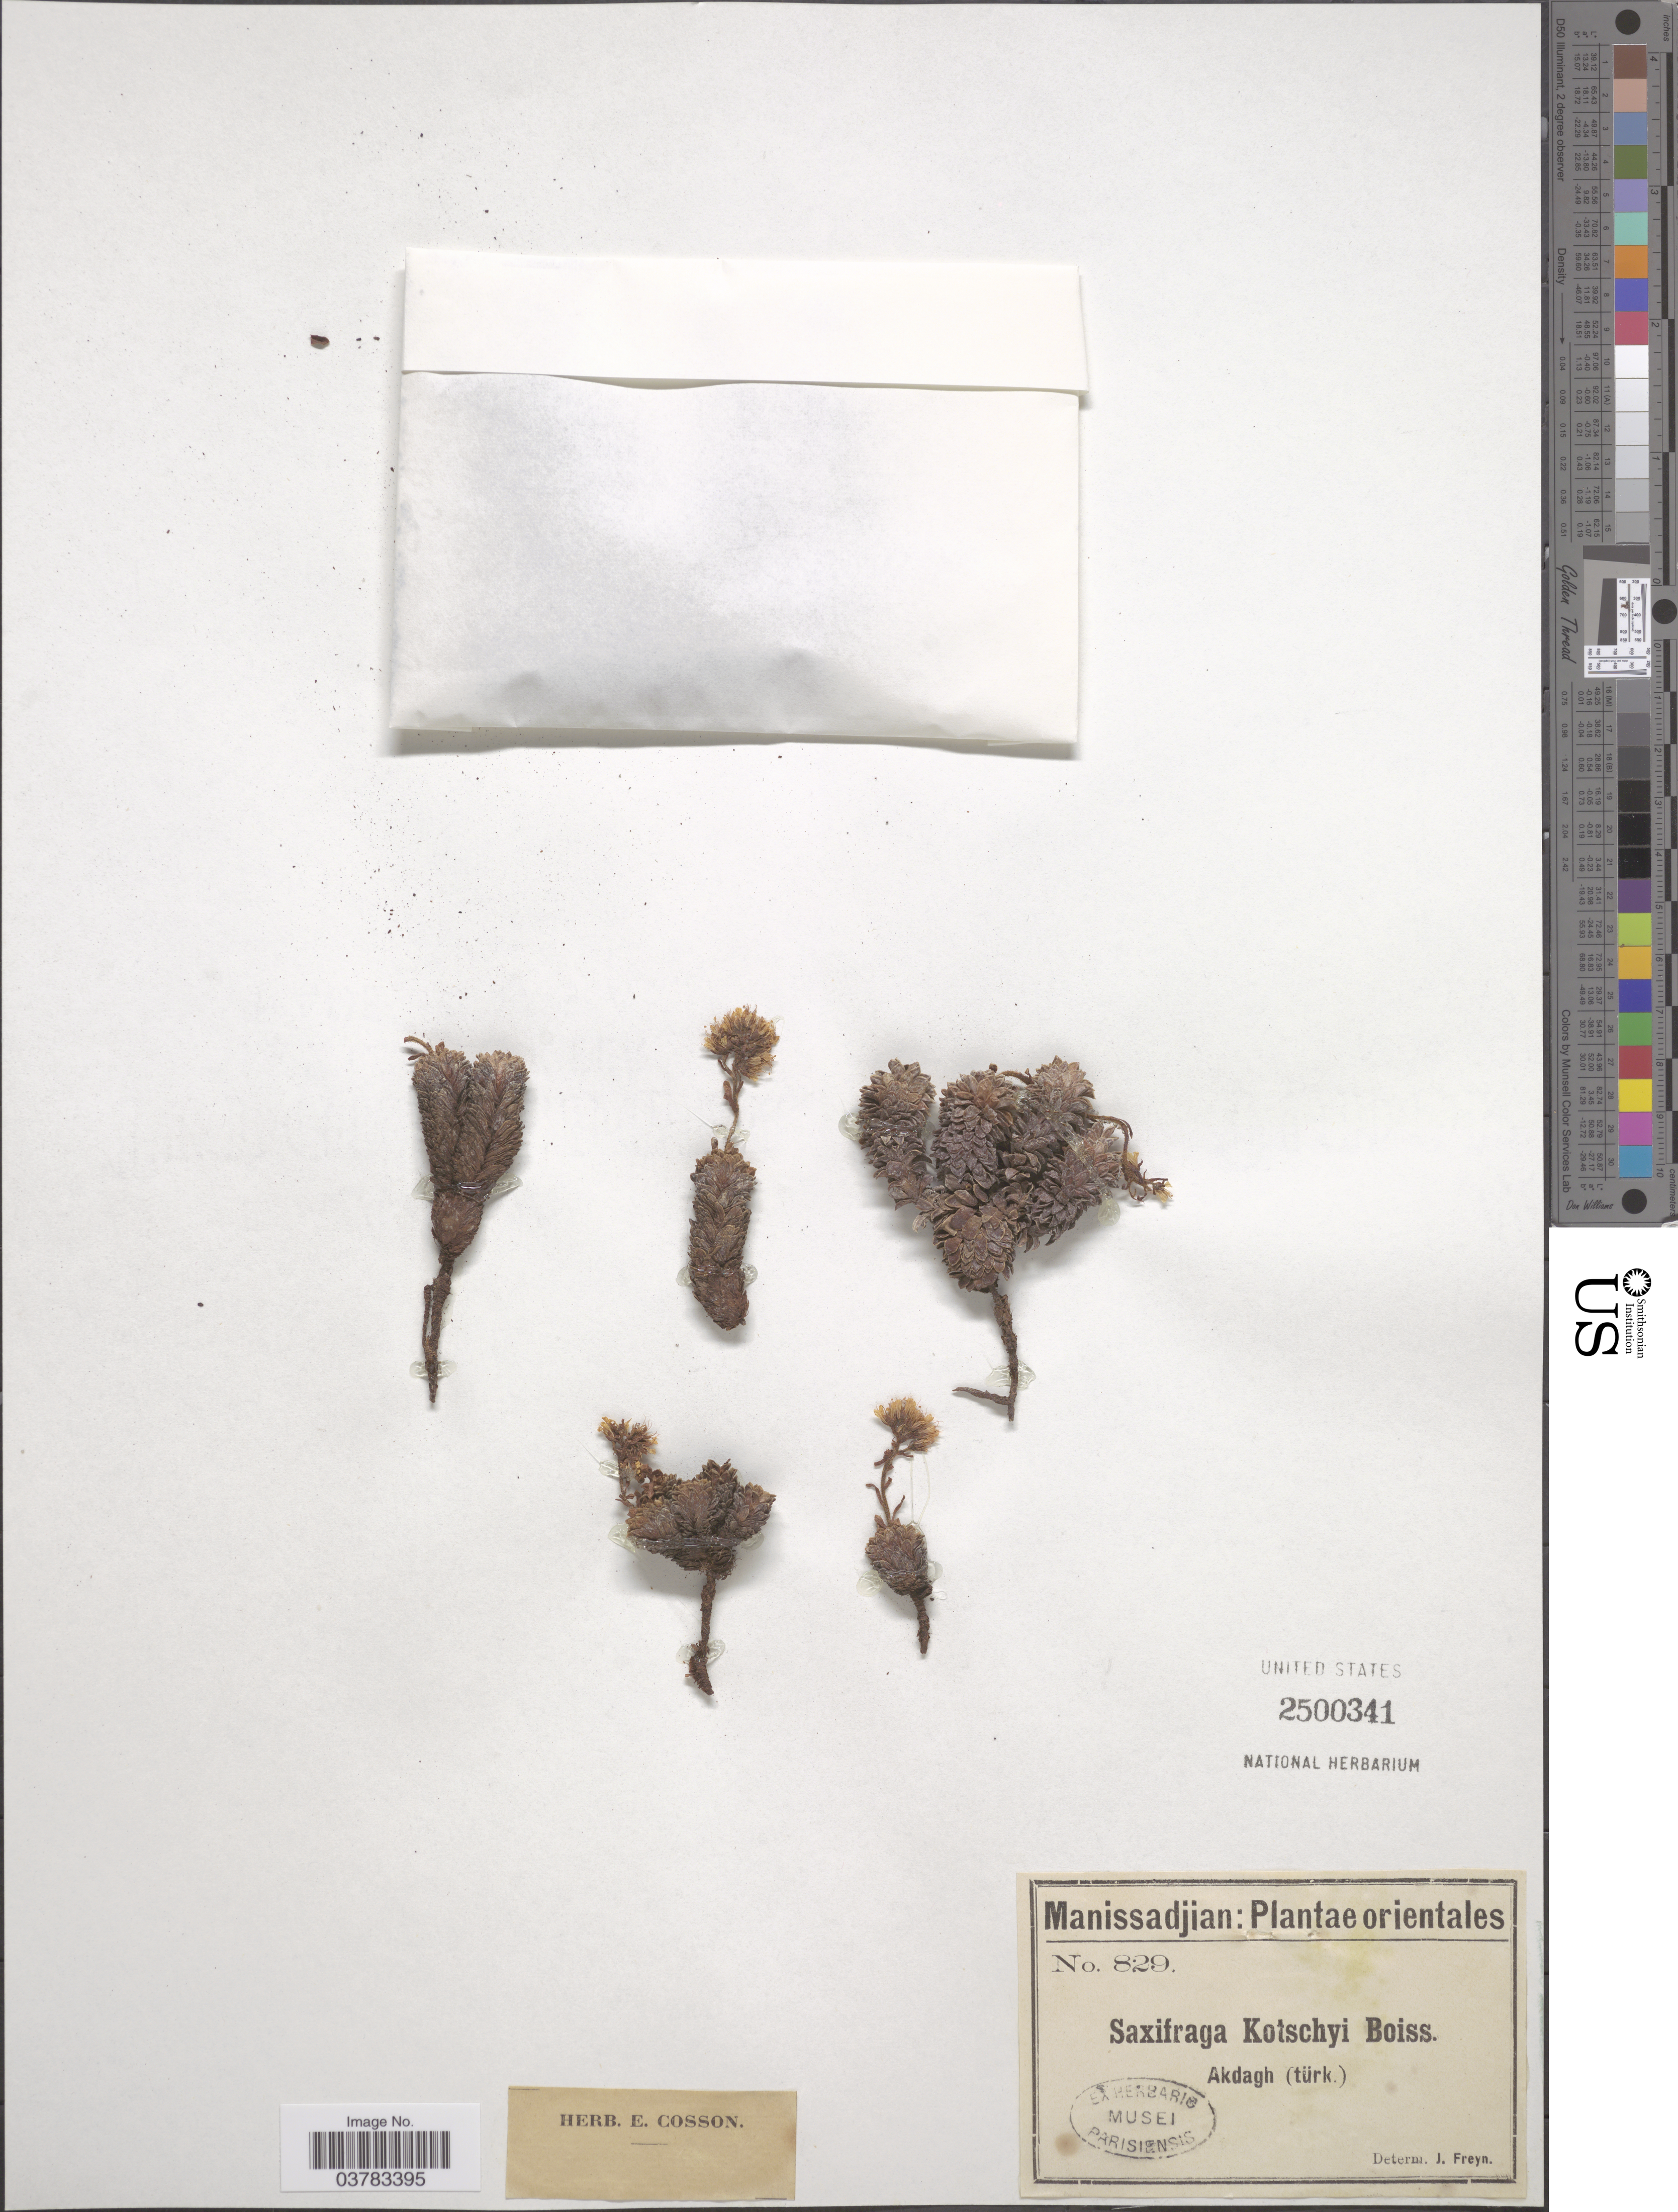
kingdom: Plantae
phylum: Tracheophyta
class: Magnoliopsida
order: Saxifragales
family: Saxifragaceae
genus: Saxifraga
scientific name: Saxifraga kotschyi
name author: Boiss.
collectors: -. Manissadjian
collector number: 829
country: Turkey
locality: Orientales. Akdagh (türk.).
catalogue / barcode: US 2500341